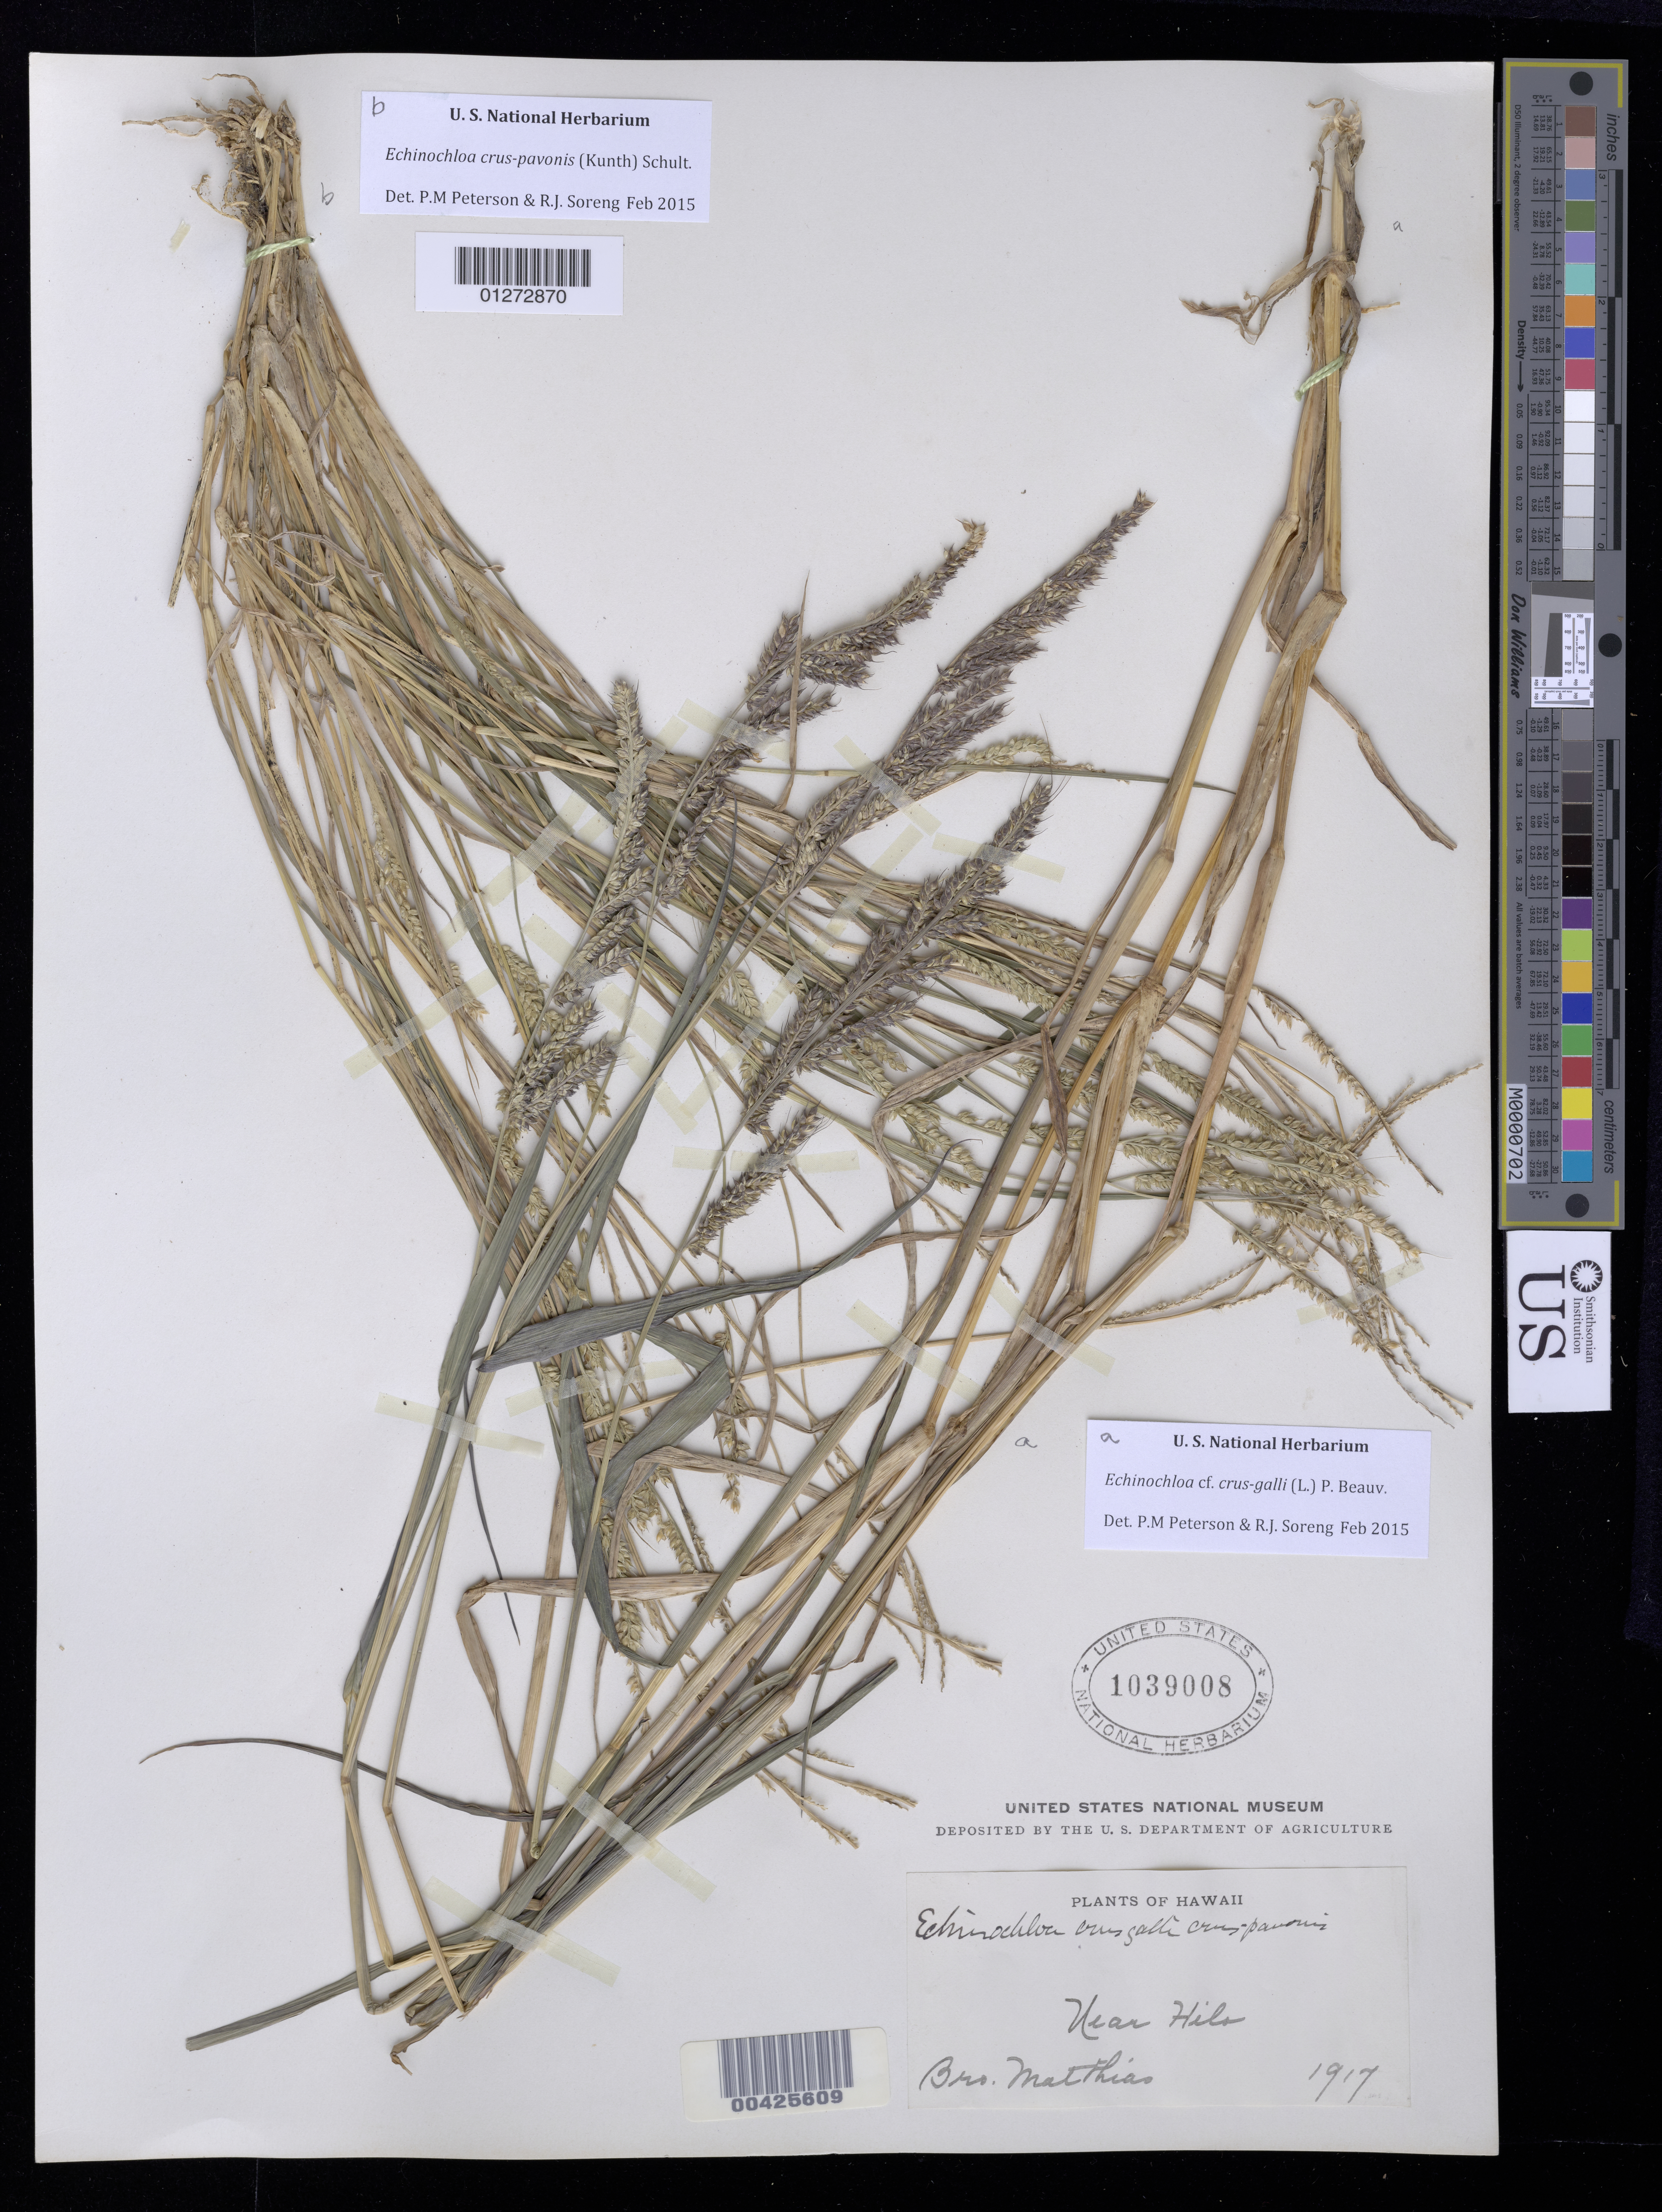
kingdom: Plantae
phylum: Tracheophyta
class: Liliopsida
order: Poales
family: Poaceae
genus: Echinochloa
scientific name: Echinochloa crus-galli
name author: (L.) P. Beauv.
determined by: Wagner, W. L., (BOT), Smithsonian Institution - National Museum of Natural History (UNITED STATES)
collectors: B. Matthias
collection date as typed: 1917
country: United States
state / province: Hawaii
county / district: Hawaii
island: Hawaii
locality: Near Hilo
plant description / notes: Mixed collection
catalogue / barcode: US 1039008-2